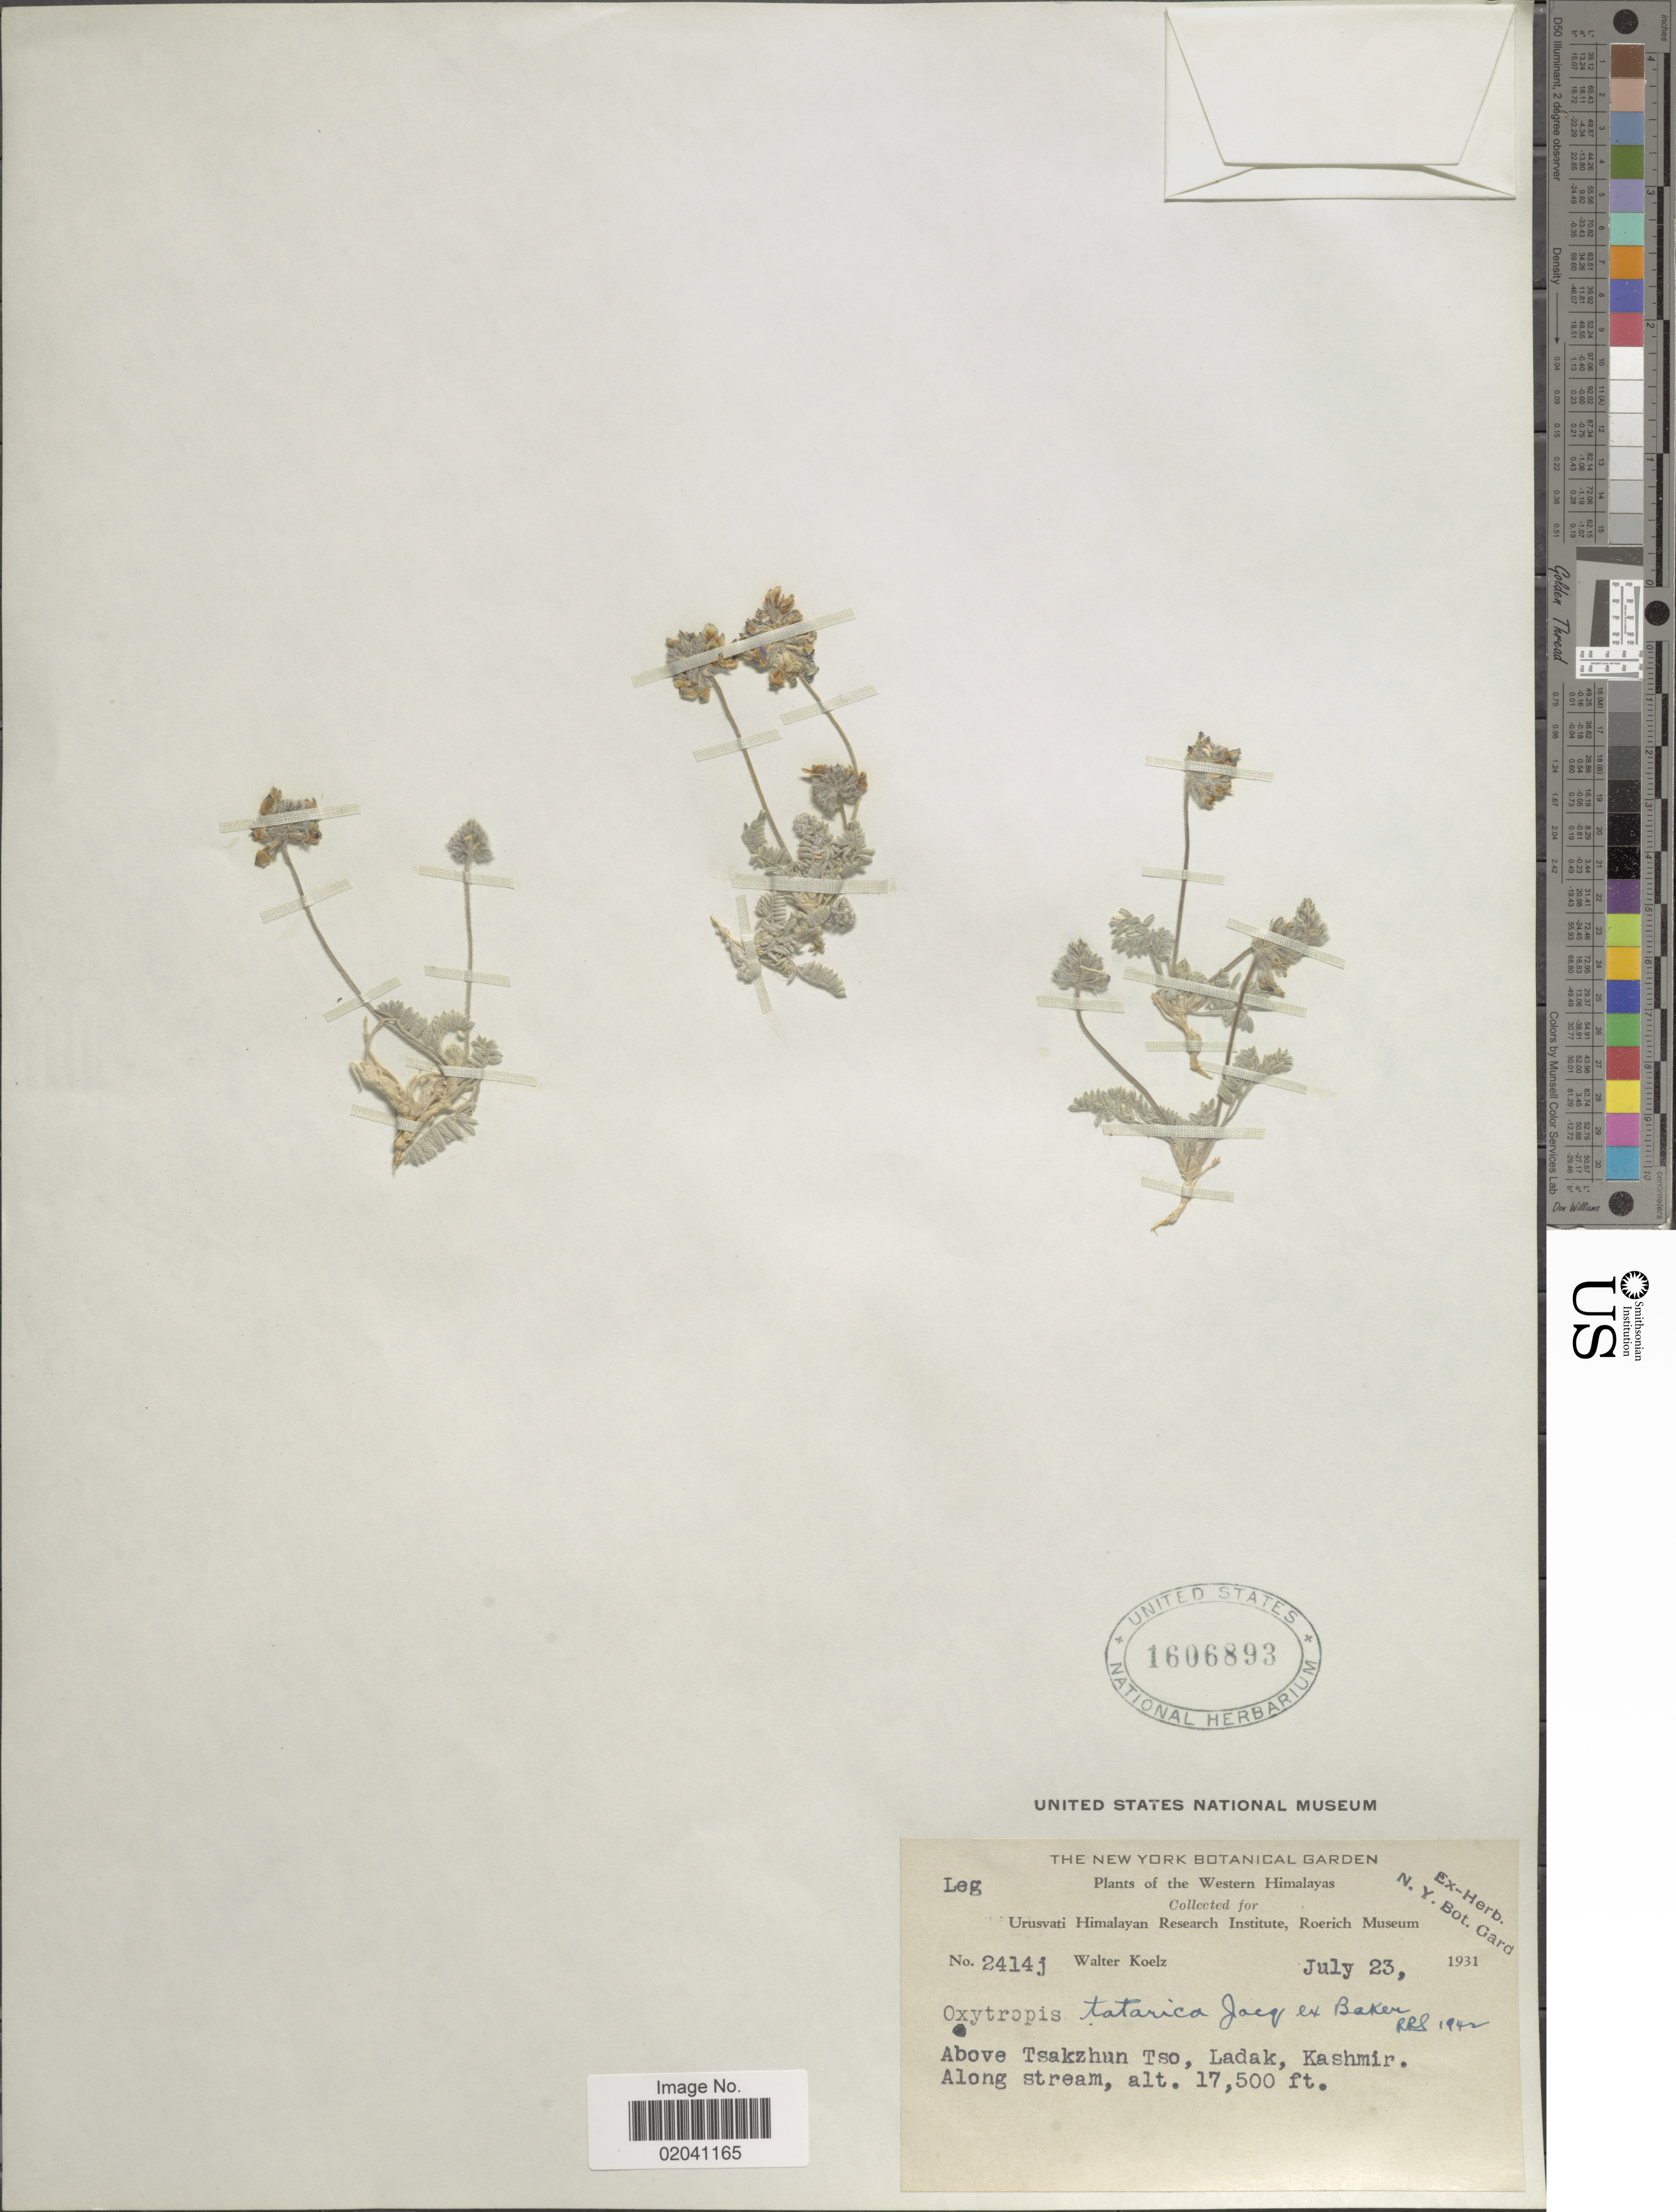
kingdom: Plantae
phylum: Tracheophyta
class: Magnoliopsida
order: Fabales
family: Fabaceae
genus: Oxytropis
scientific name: Oxytropis tatarica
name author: Baker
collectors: W. N. Koelz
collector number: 2414j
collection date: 1931-07-23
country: India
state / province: Ladakh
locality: Western Himalayas. Above Tsakzhun Tso, Ladak, Kashmir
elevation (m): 5334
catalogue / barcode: US 1606893